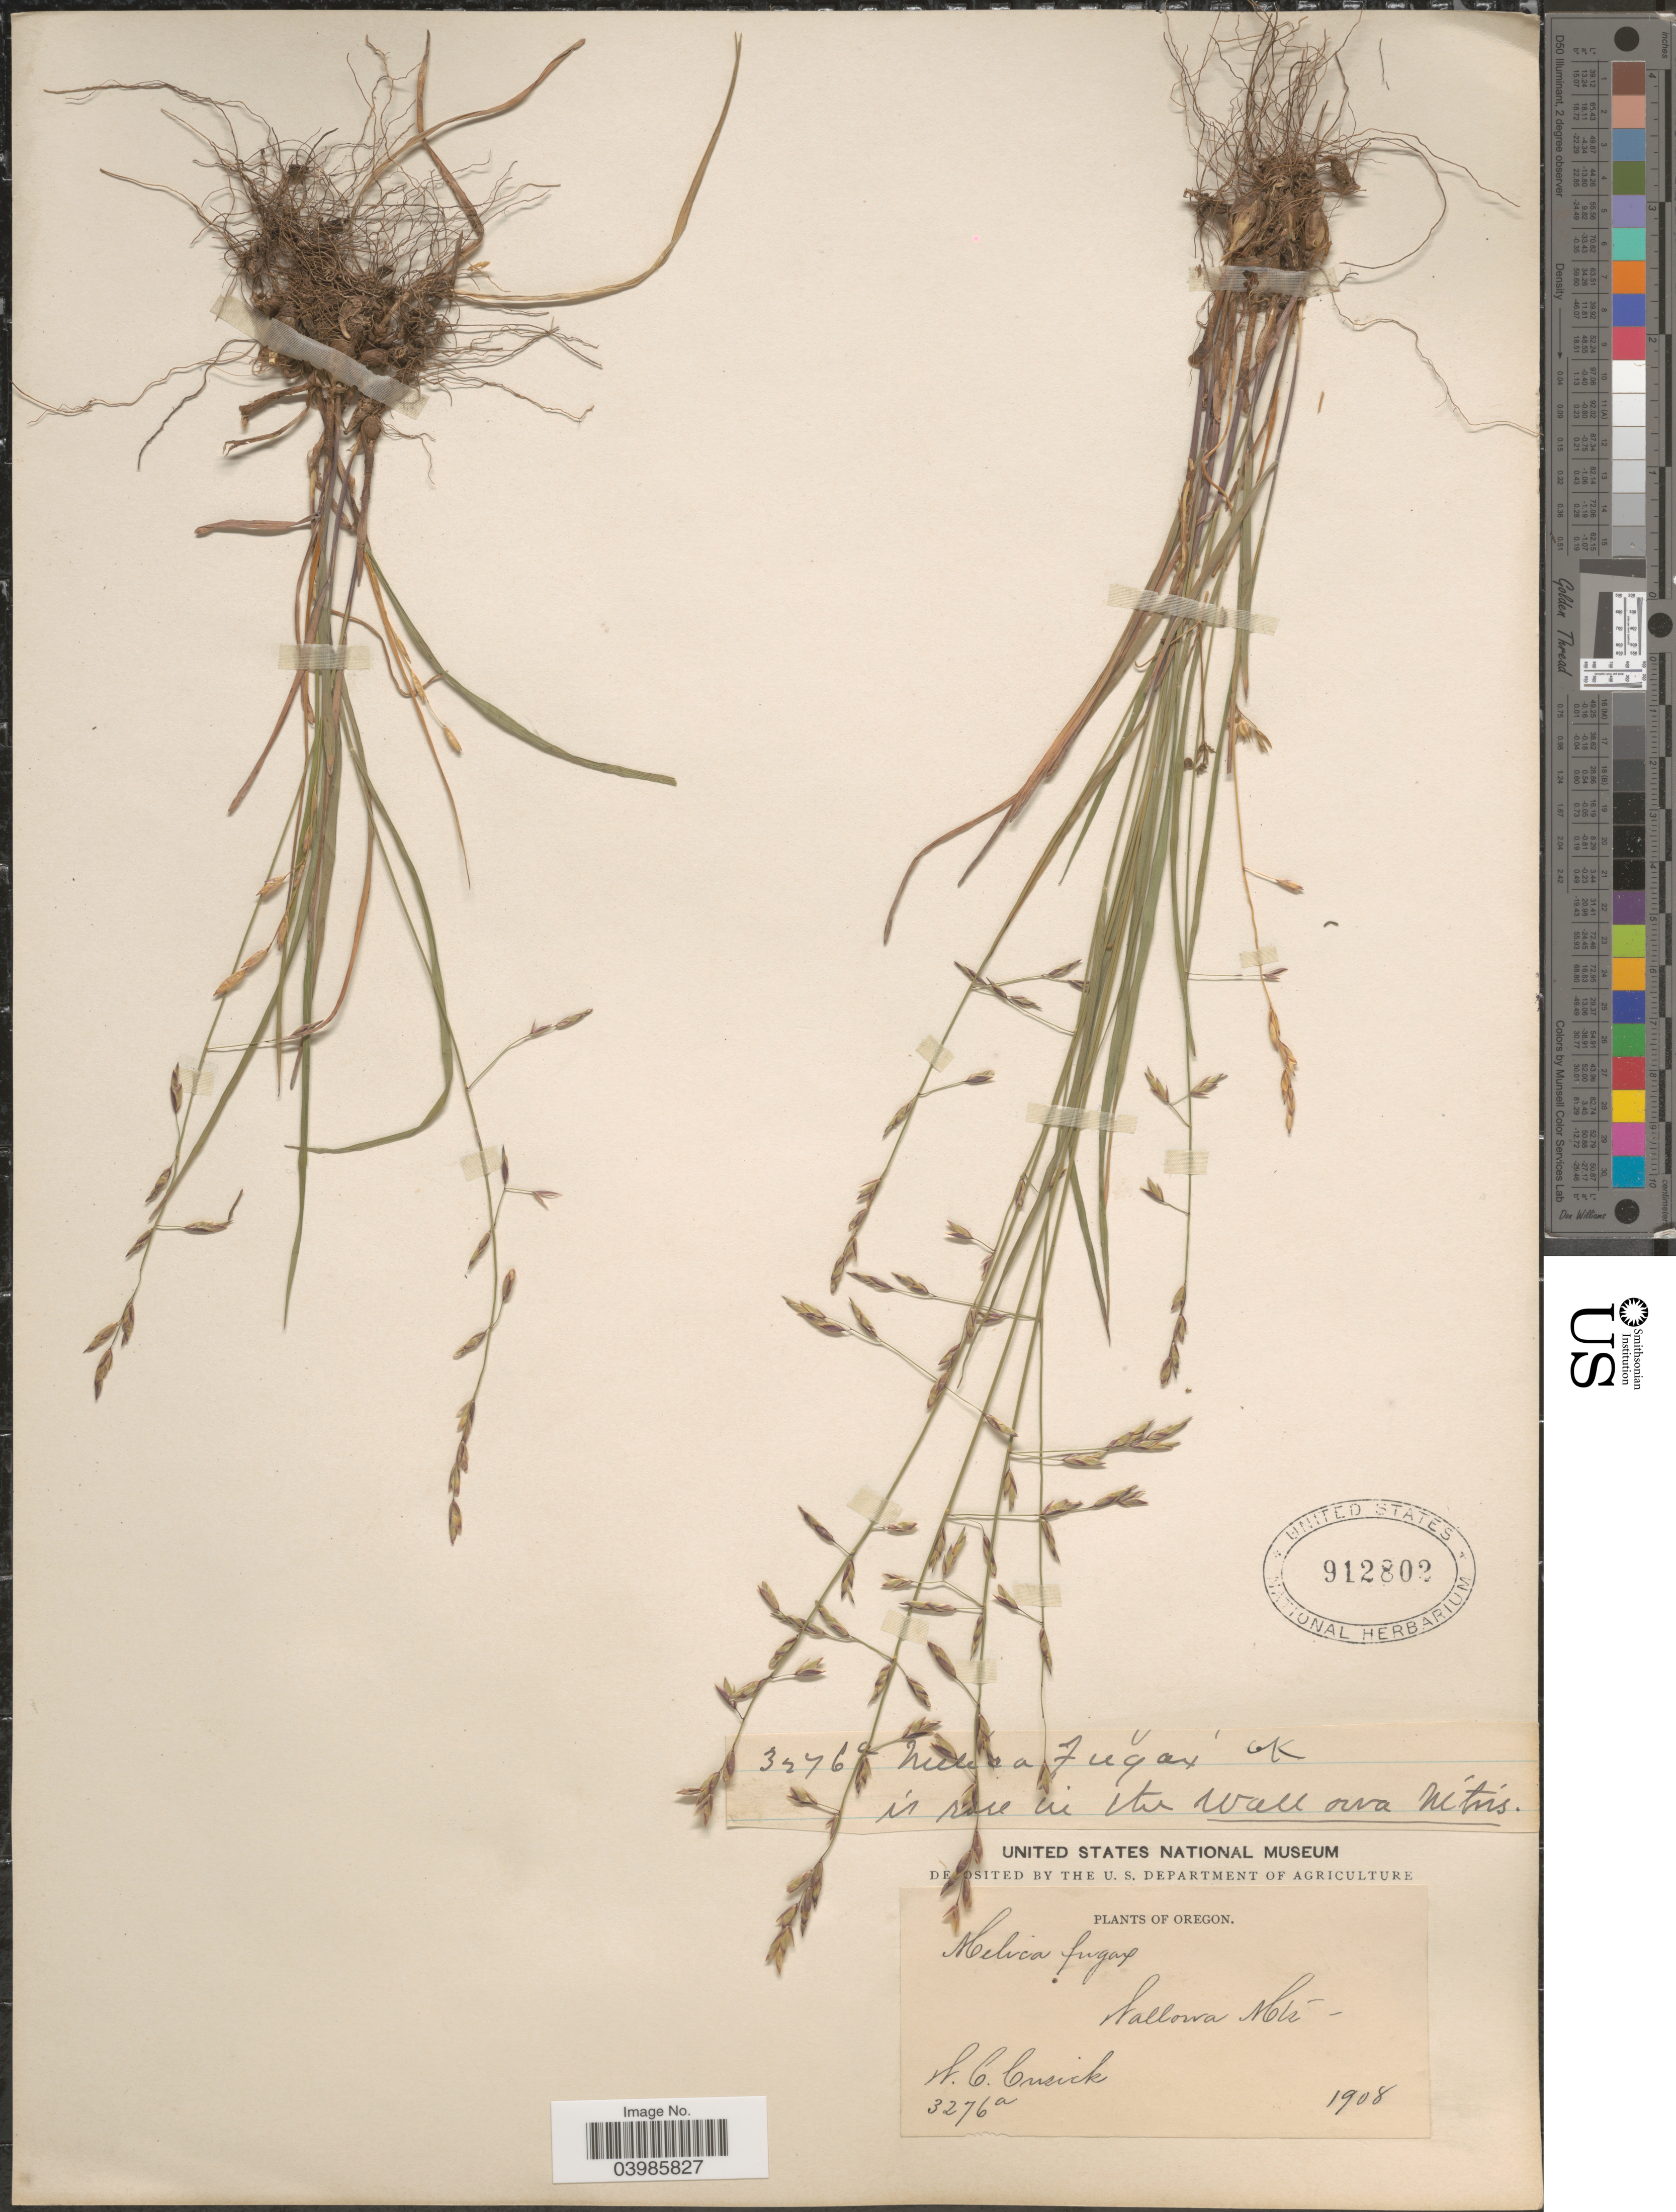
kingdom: Plantae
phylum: Tracheophyta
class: Liliopsida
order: Poales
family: Poaceae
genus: Melica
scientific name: Melica fugax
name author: Bol.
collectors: W. C. Cusick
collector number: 3276a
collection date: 1908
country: United States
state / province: Oregon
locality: Wallowa Mts.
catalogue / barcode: US 912802